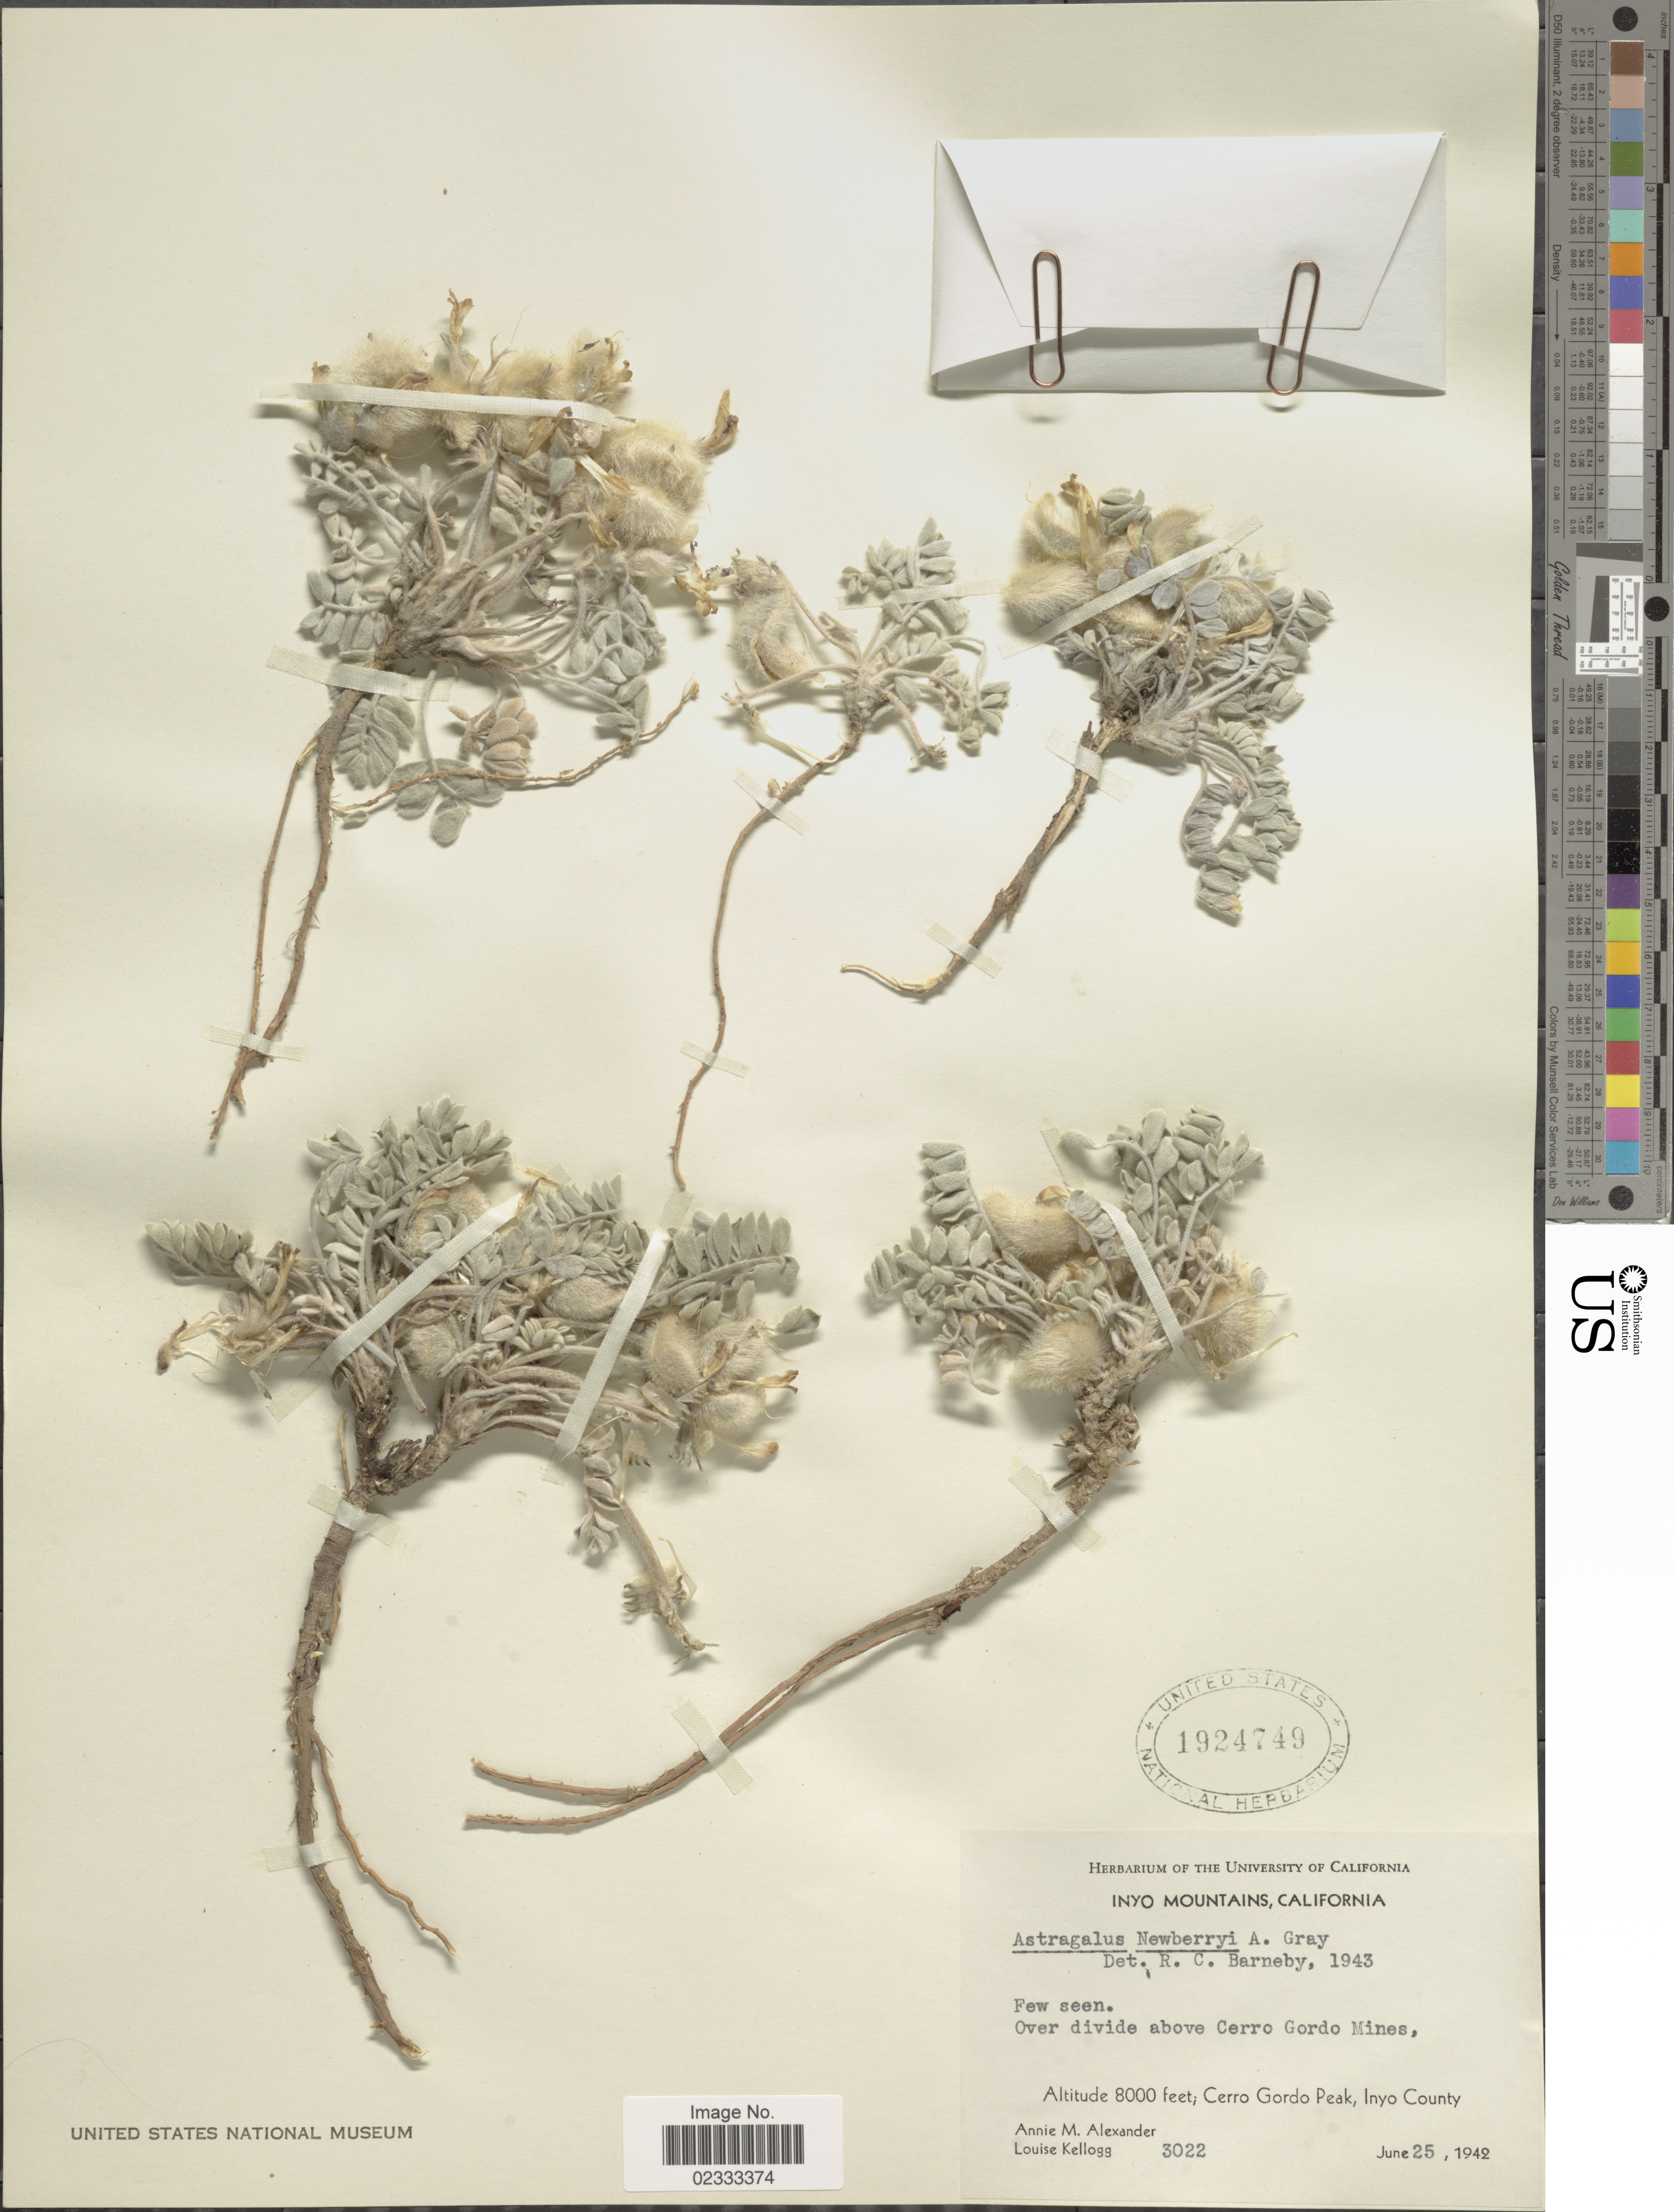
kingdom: Plantae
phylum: Tracheophyta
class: Magnoliopsida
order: Fabales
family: Fabaceae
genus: Astragalus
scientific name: Astragalus newberryi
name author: A. Gray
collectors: A. M. Alexander & L. Kellogg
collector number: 3022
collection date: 1942-06-25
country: United States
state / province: California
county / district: Inyo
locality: Inyo Mountains, over divide above Cerro Gordo Mines, Cerro Gordo Peak, Inyo County.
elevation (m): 2438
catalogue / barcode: US 1924749